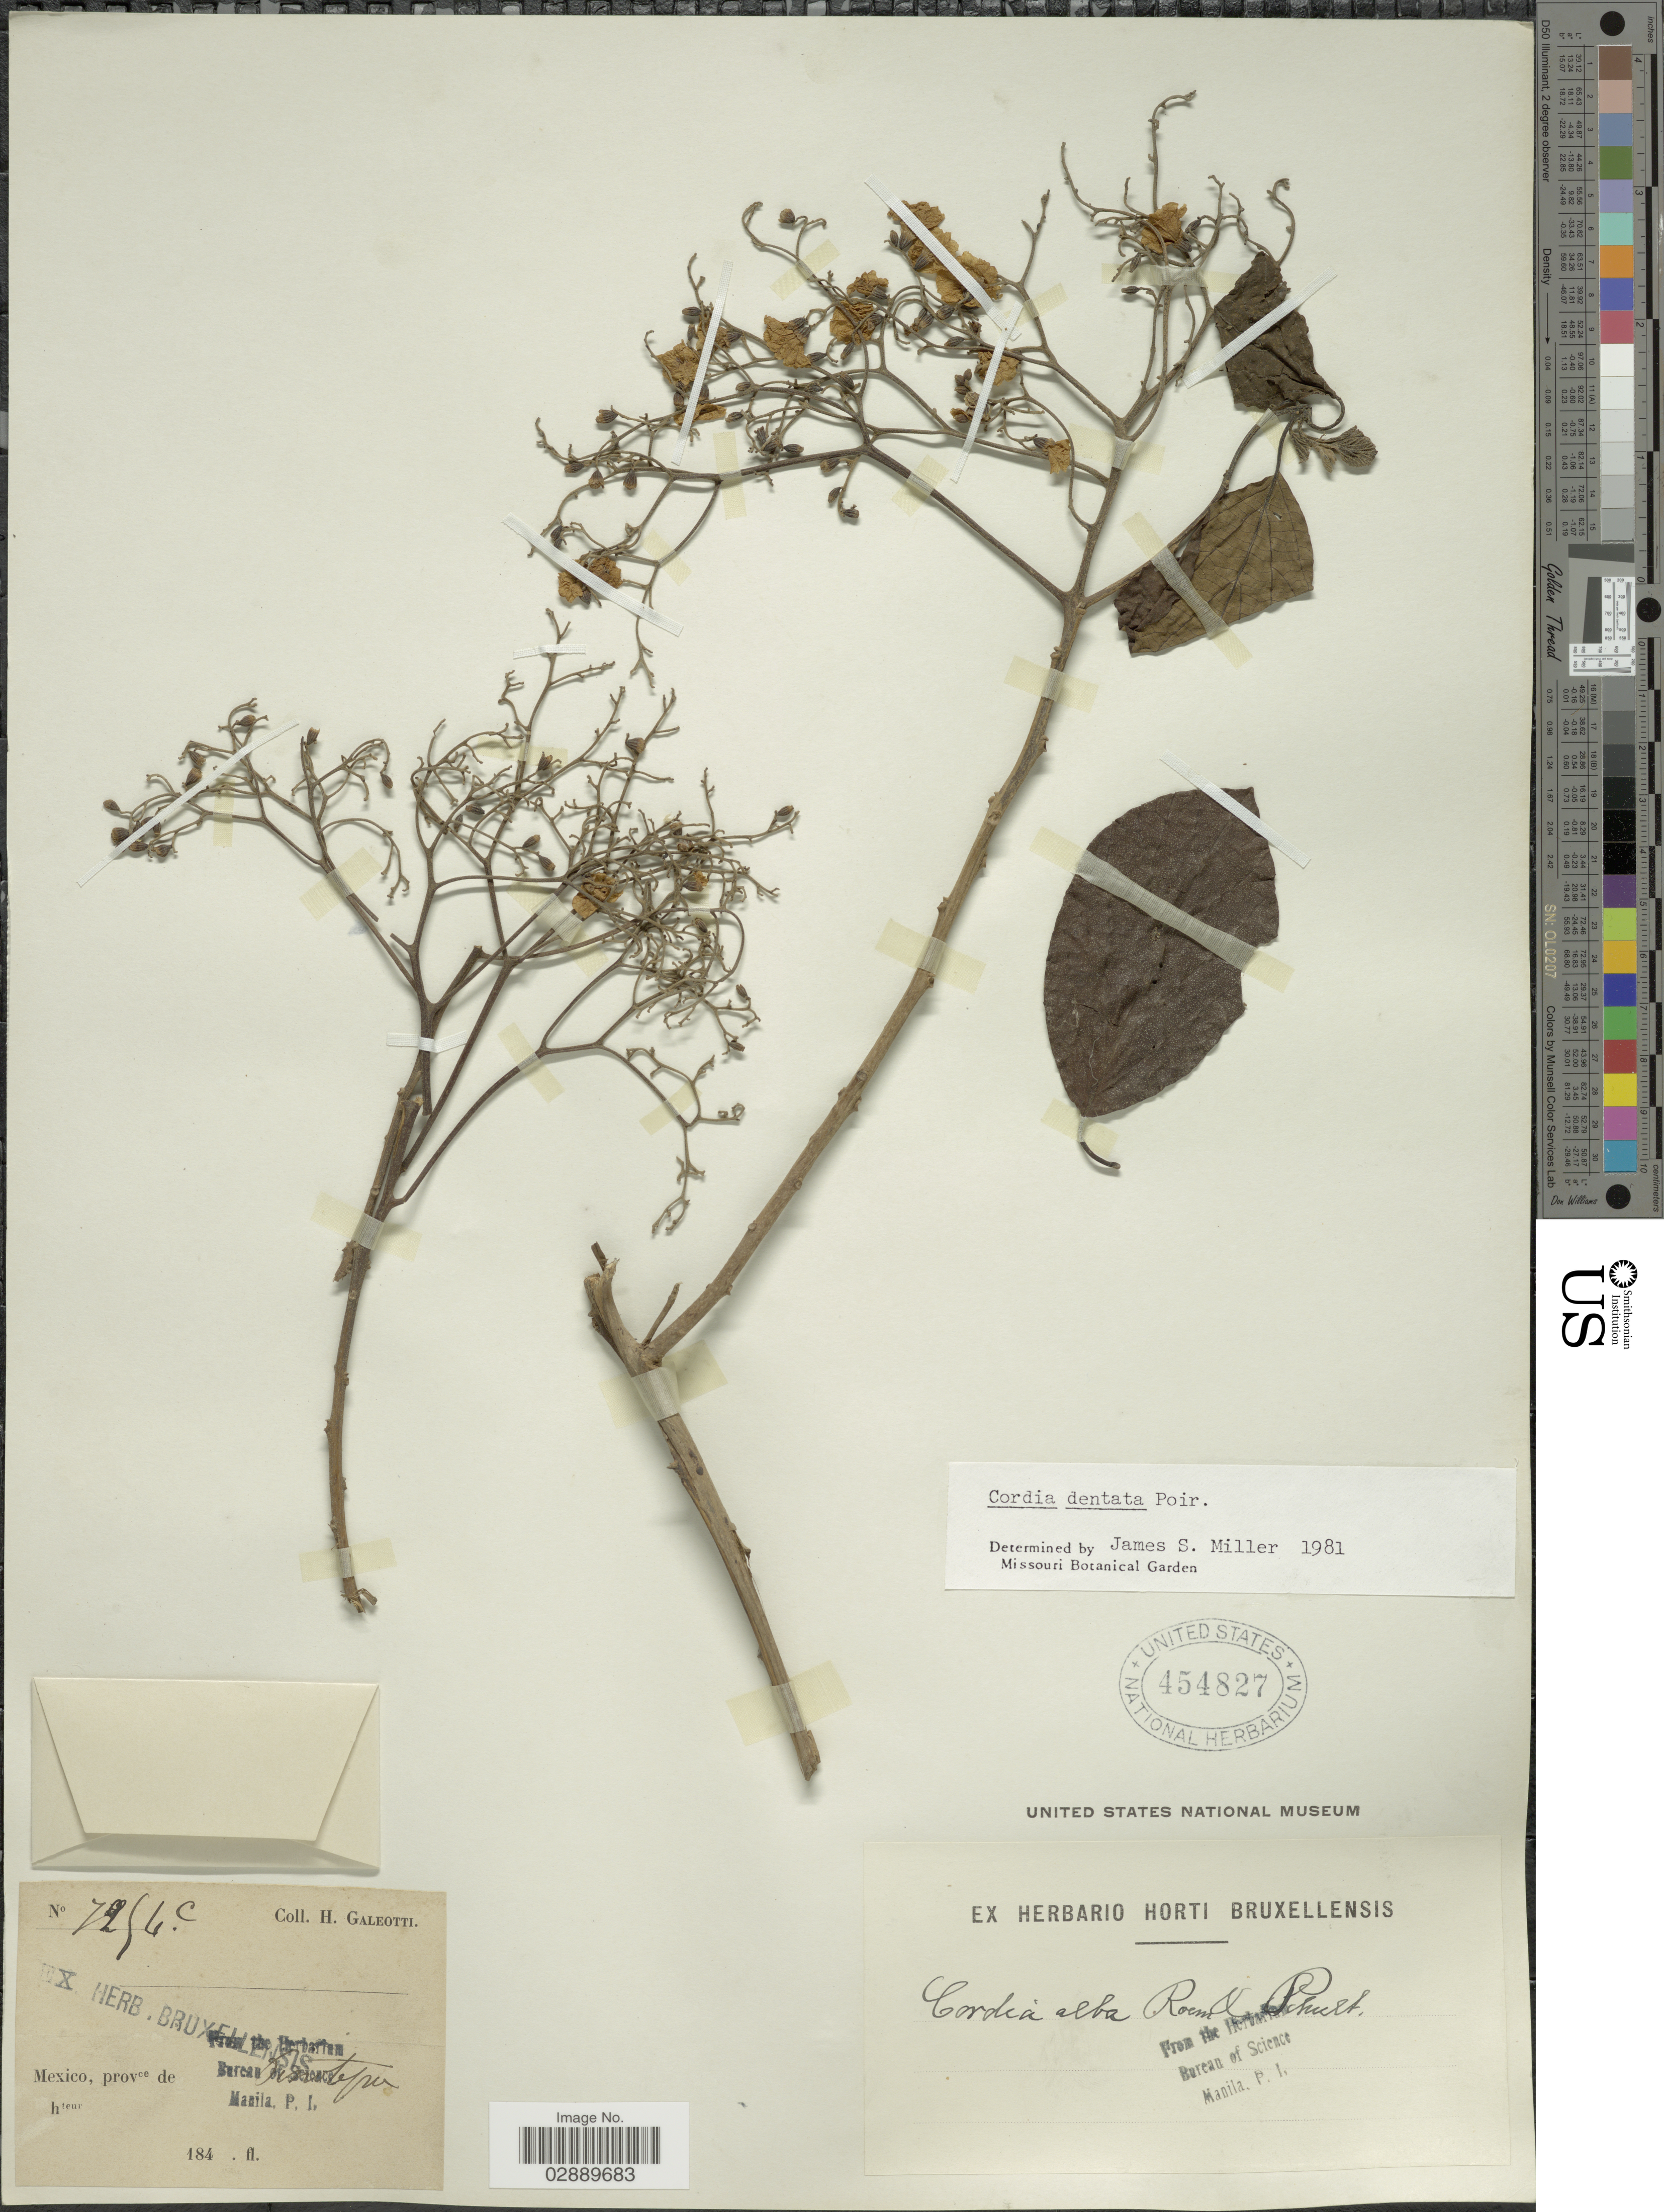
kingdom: Plantae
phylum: Tracheophyta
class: Magnoliopsida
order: Boraginales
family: Cordiaceae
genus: Cordia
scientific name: Cordia dentata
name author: Poir.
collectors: H. G. Galeotti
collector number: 7254c*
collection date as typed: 184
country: Mexico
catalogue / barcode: US 454827